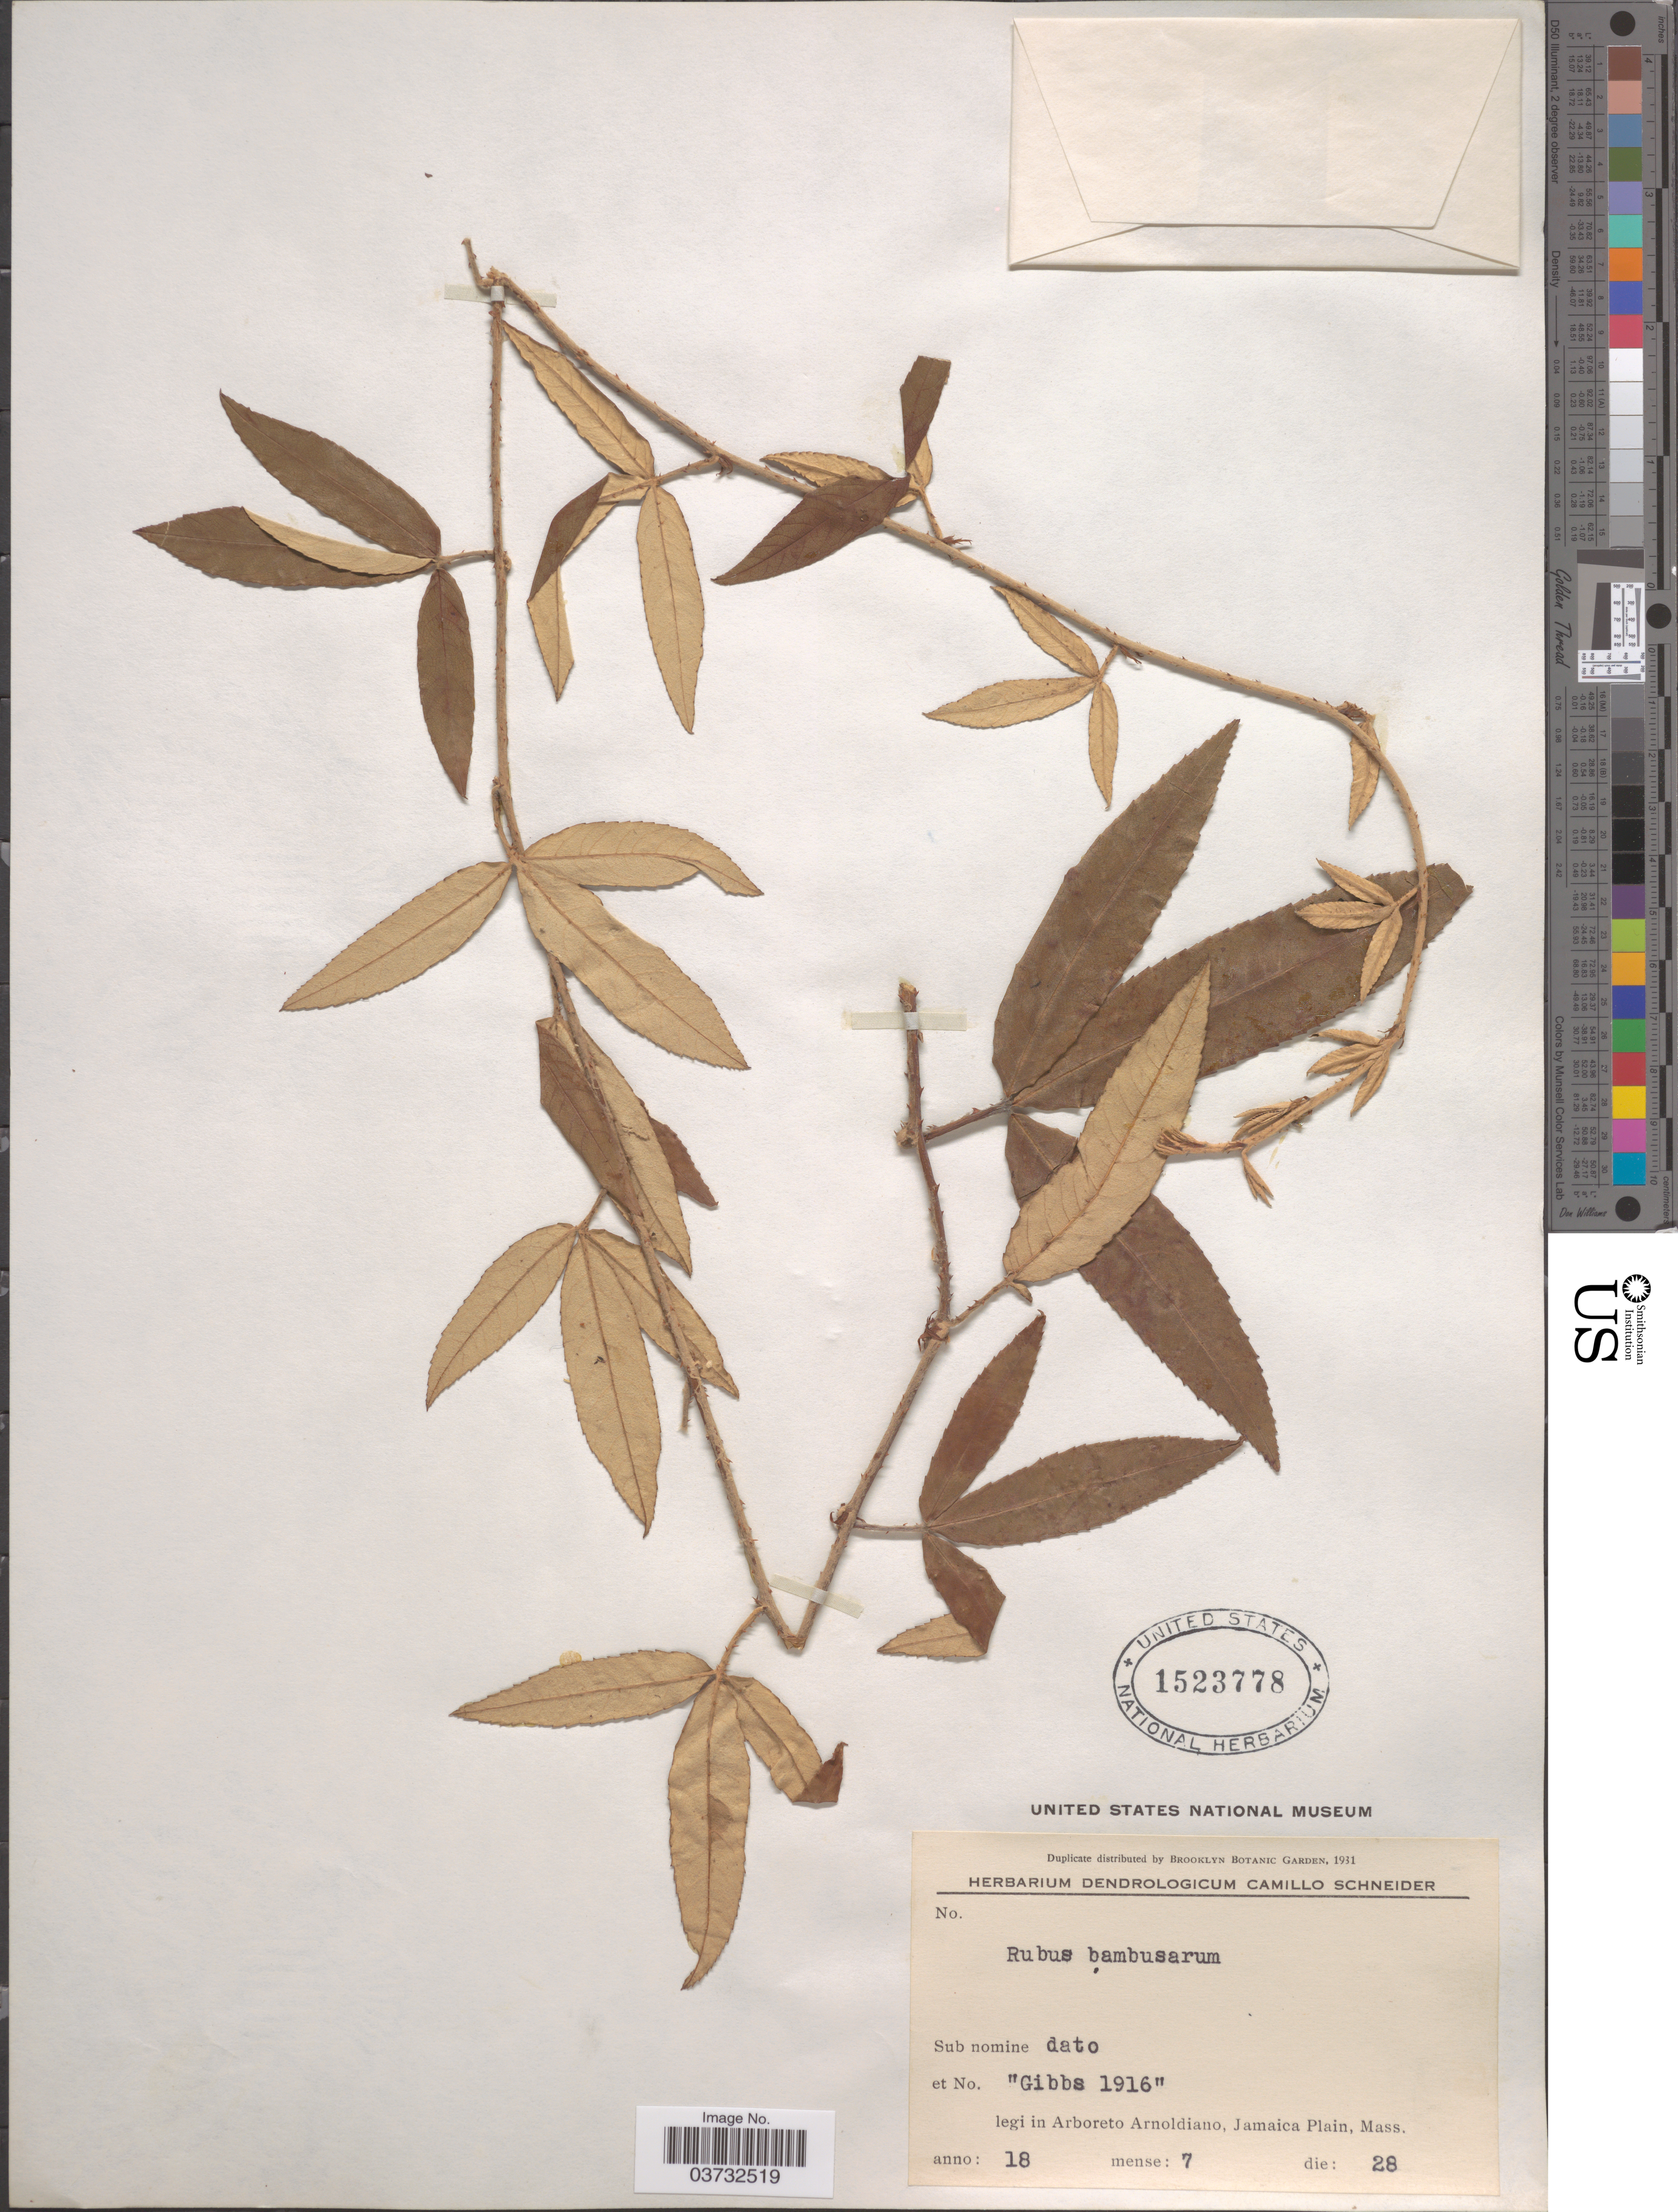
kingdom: Plantae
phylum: Tracheophyta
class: Magnoliopsida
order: Rosales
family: Rosaceae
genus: Rubus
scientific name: Rubus bambusarum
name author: Focke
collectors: Gibbs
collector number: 1916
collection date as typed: Transcribed d/m/y: 28/7/18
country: United States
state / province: Massachusetts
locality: Arboreto Arnoldiano, Jamaica Plain.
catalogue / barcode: US 1523778